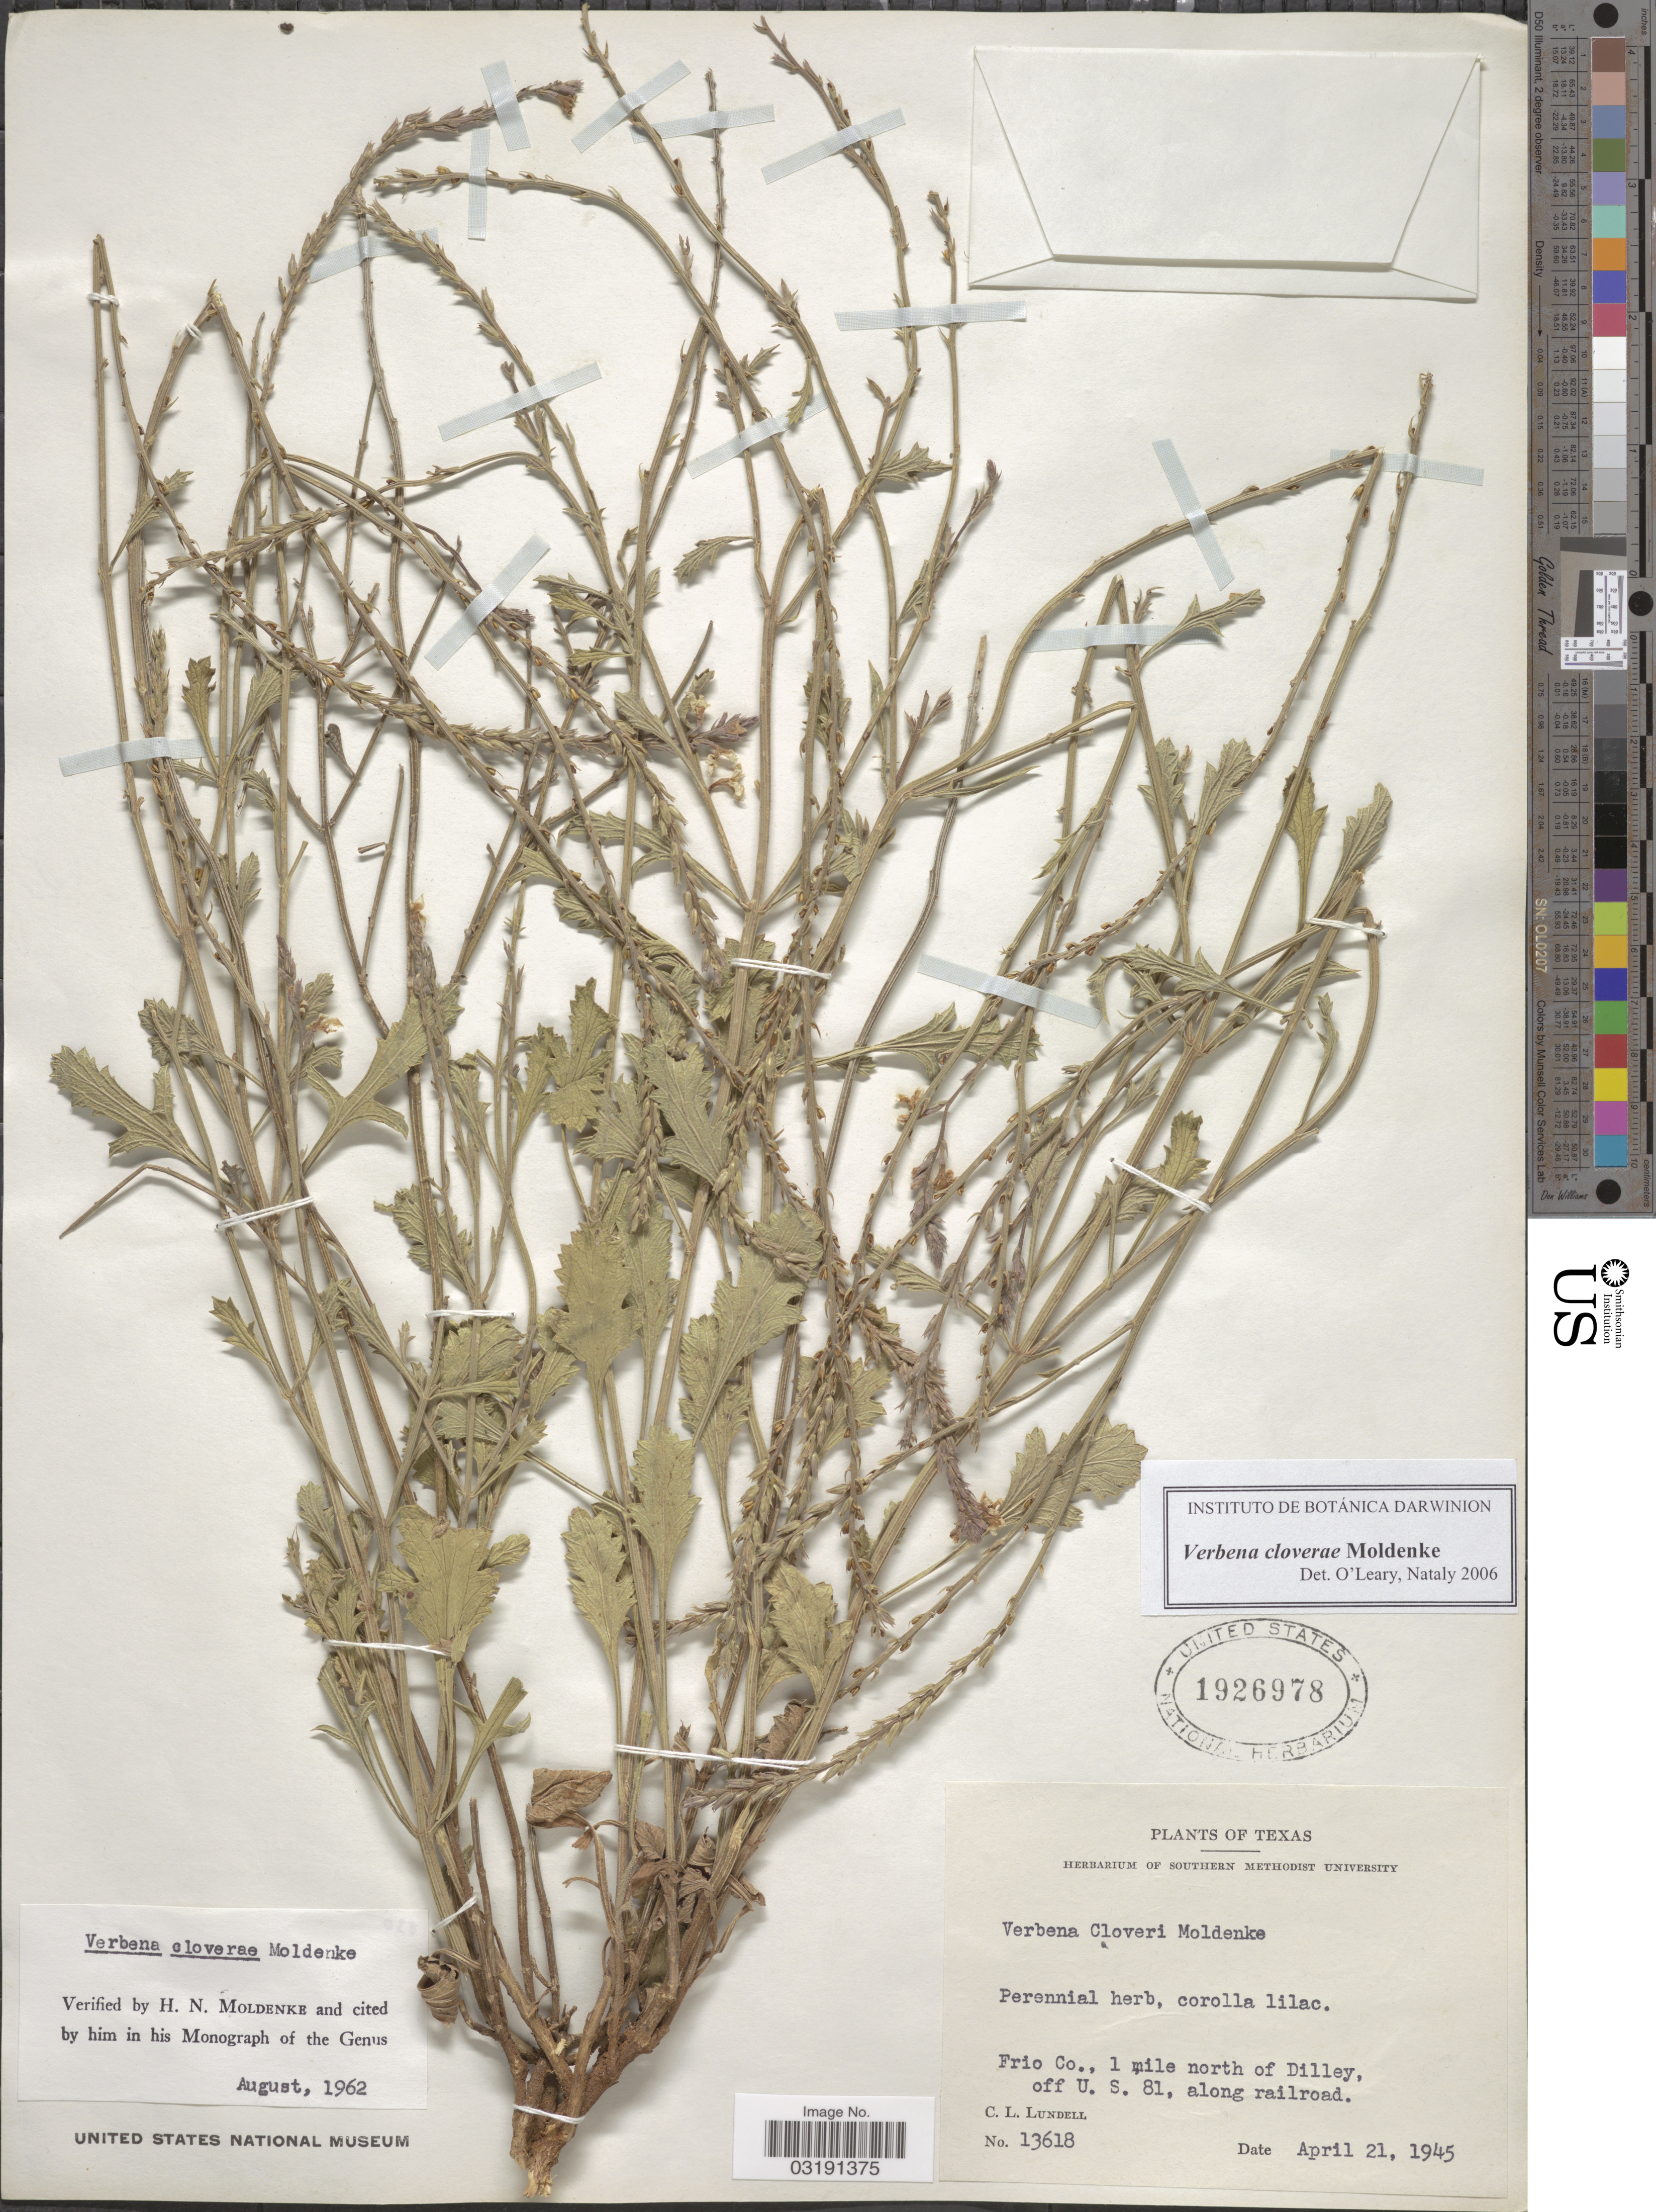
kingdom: Plantae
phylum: Tracheophyta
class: Magnoliopsida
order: Lamiales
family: Verbenaceae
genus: Verbena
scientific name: Verbena cloverae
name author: Moldenke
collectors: C. L. Lundell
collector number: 13618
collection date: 1945-04-21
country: United States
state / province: Texas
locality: Frio Co., 1 mile north of Dilley, off U.S. 81, along railroad.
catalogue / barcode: US 1926978